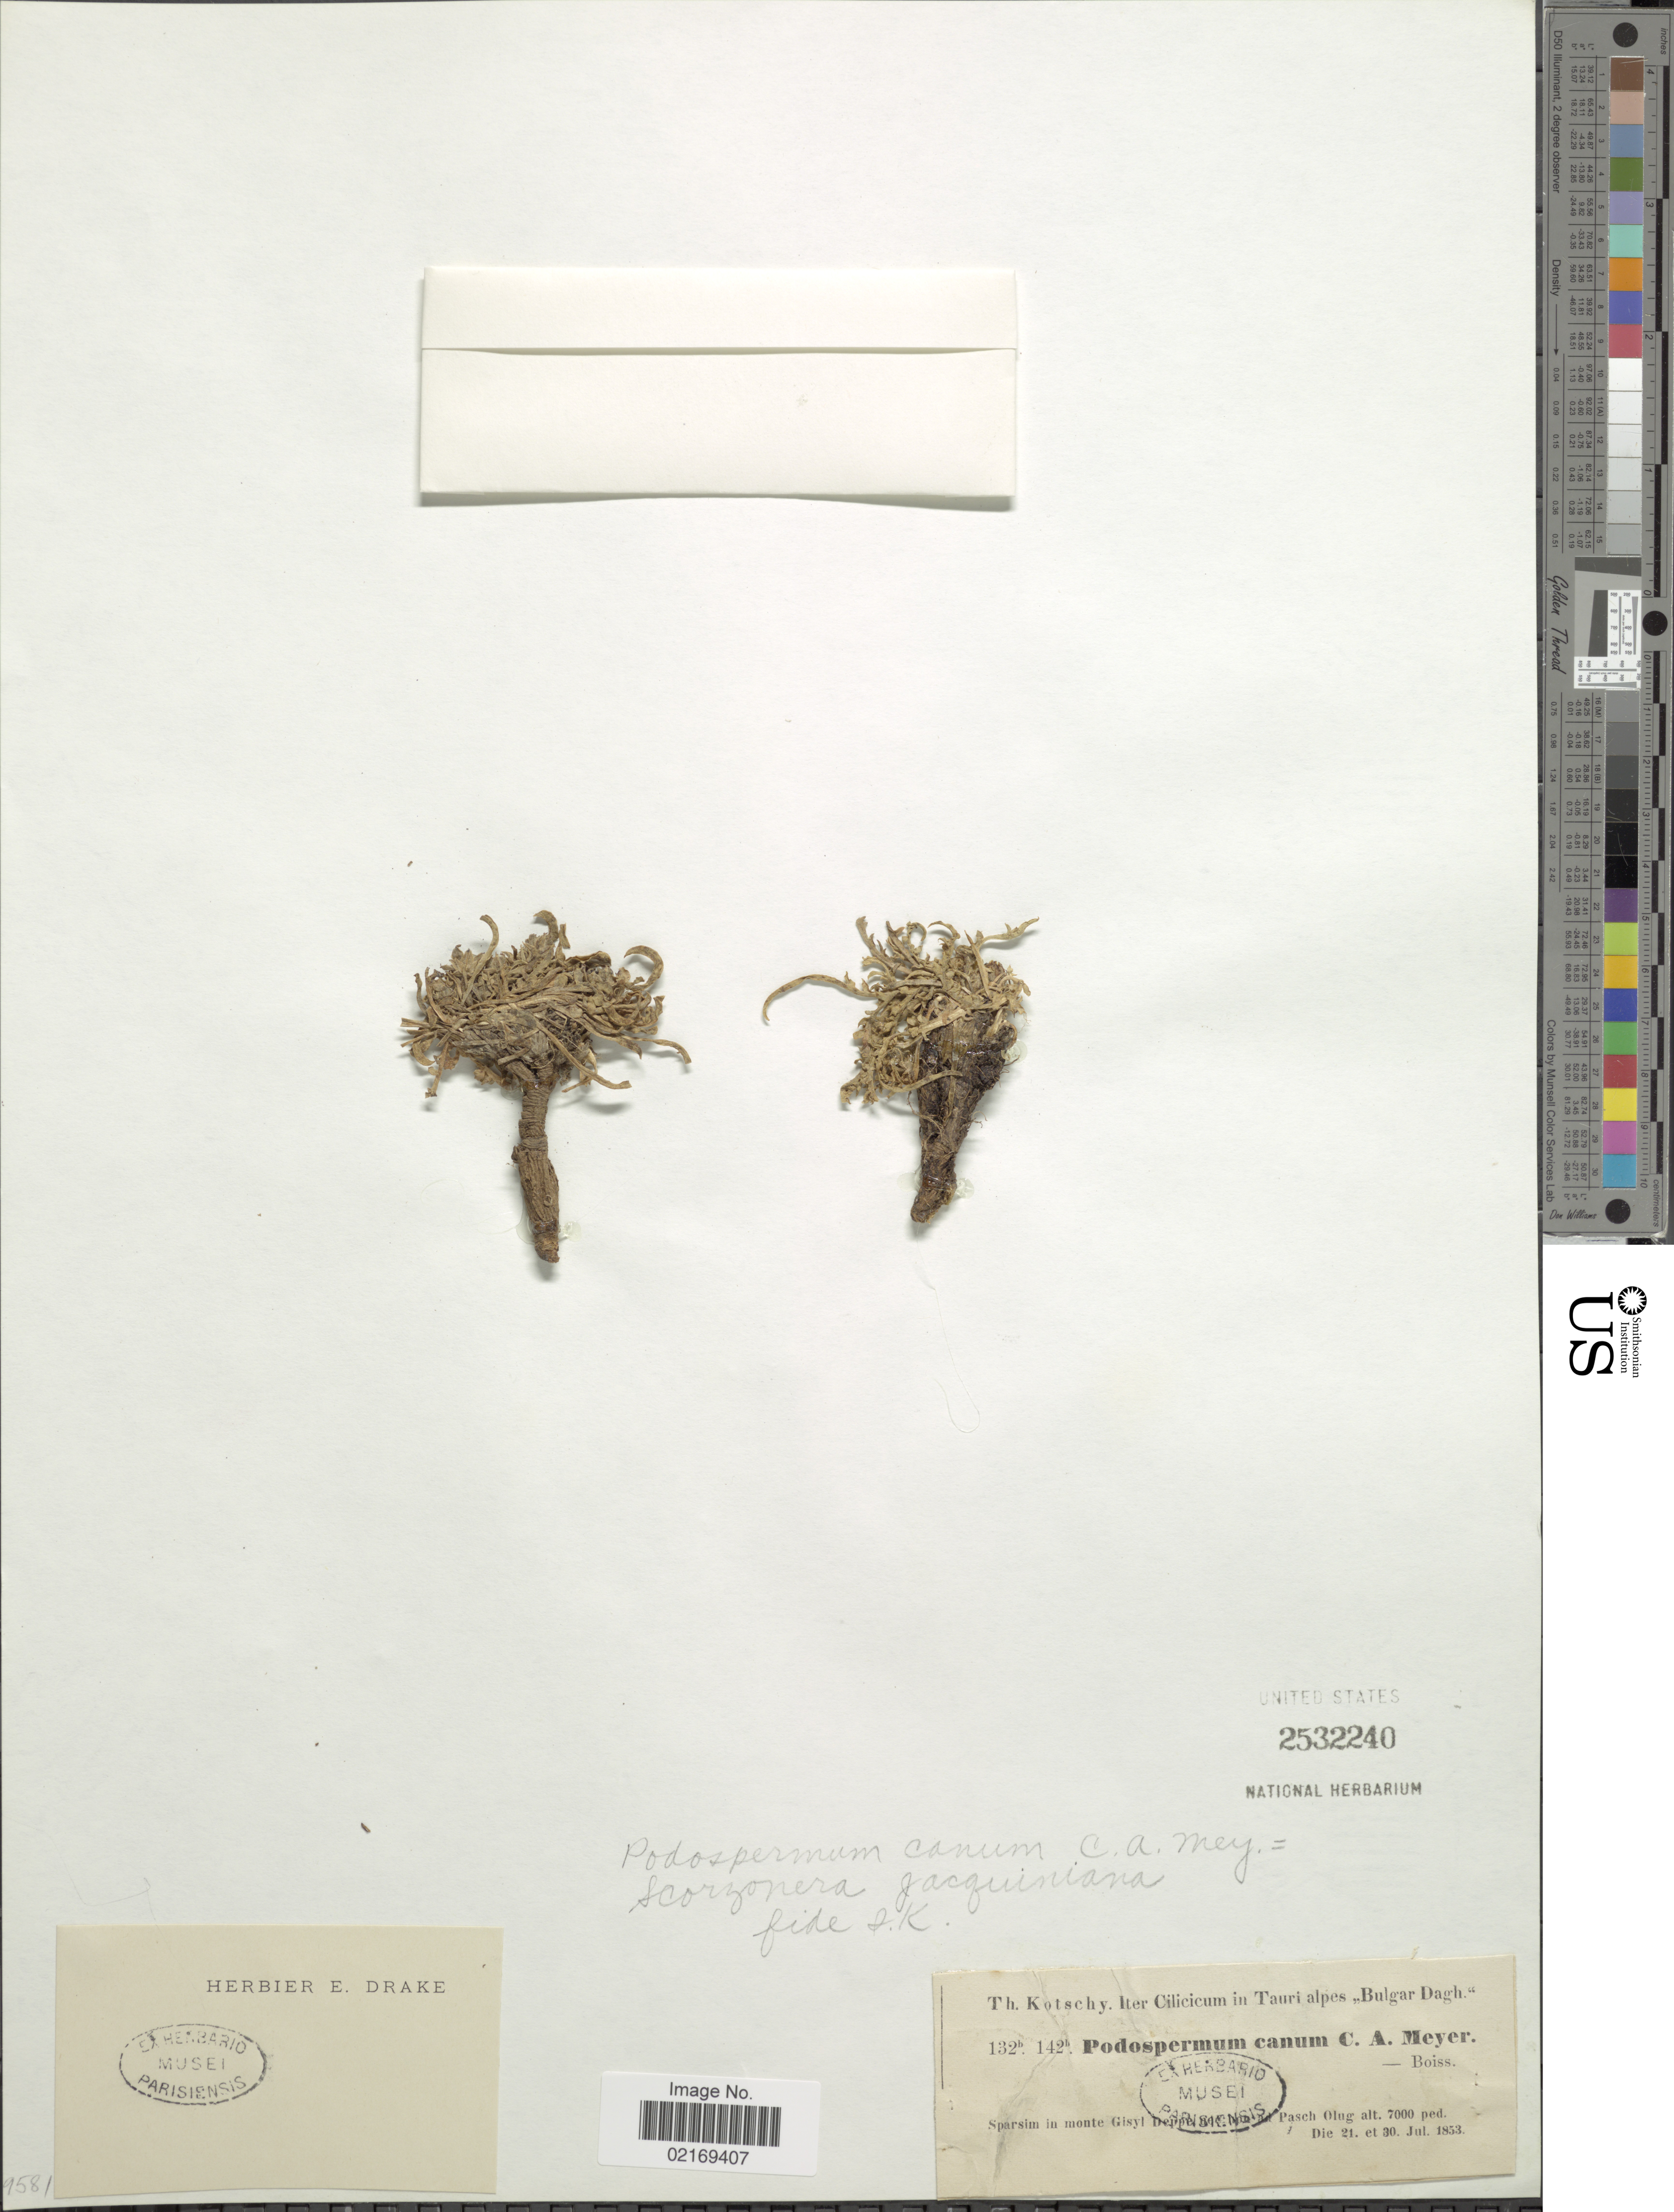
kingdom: Plantae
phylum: Tracheophyta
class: Magnoliopsida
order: Asterales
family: Asteraceae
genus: Podospermum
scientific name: Podospermum canum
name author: C.A. Mey.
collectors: K. G. Kotschy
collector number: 132b/142b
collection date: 1853-07-30/1853-12-21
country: Turkey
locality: Iter Cilicicum in Tauri alpes "Bulgar Dagh.", Sparsim in monte Gisyl Deppe.... [illegible text] Pasch Olug.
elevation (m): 2134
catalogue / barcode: US 2532240